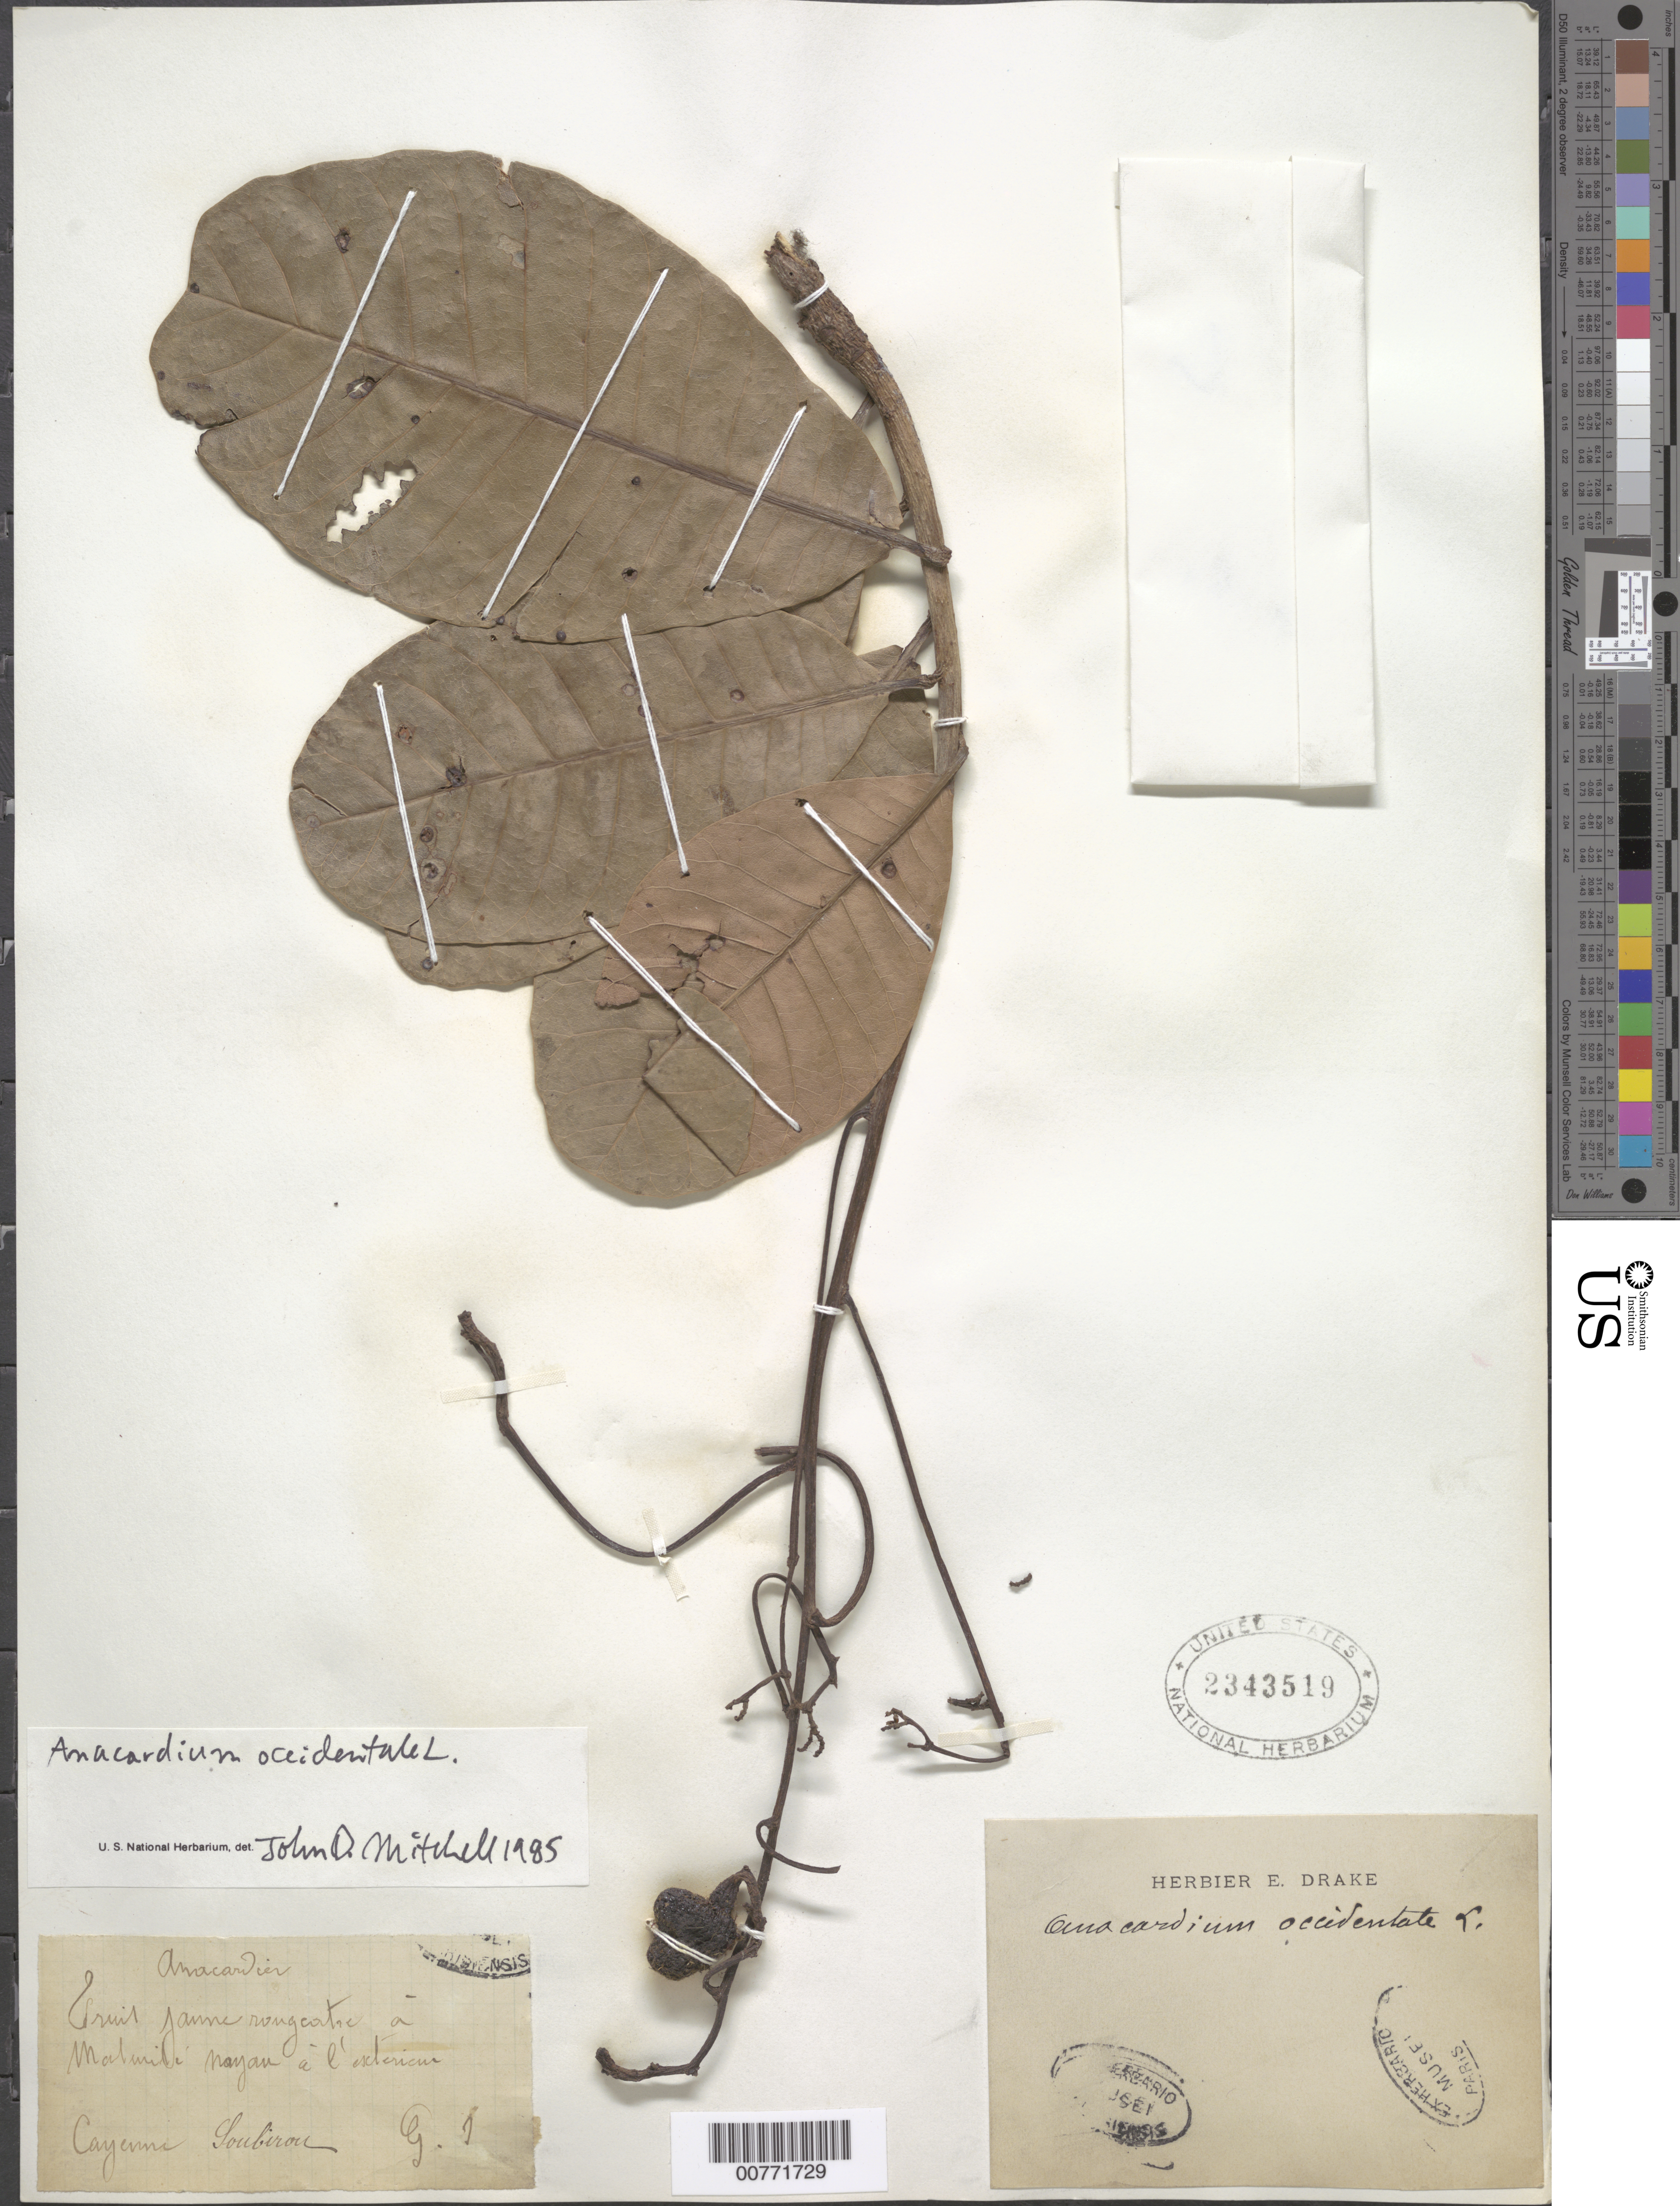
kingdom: Plantae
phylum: Tracheophyta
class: Magnoliopsida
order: Sapindales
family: Anacardiaceae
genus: Anacardium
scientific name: Anacardium occidentale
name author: L.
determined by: Mitchell, John D.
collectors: -. Soubirou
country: French Guiana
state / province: Cayenne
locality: Cayenne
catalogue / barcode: US 2343519